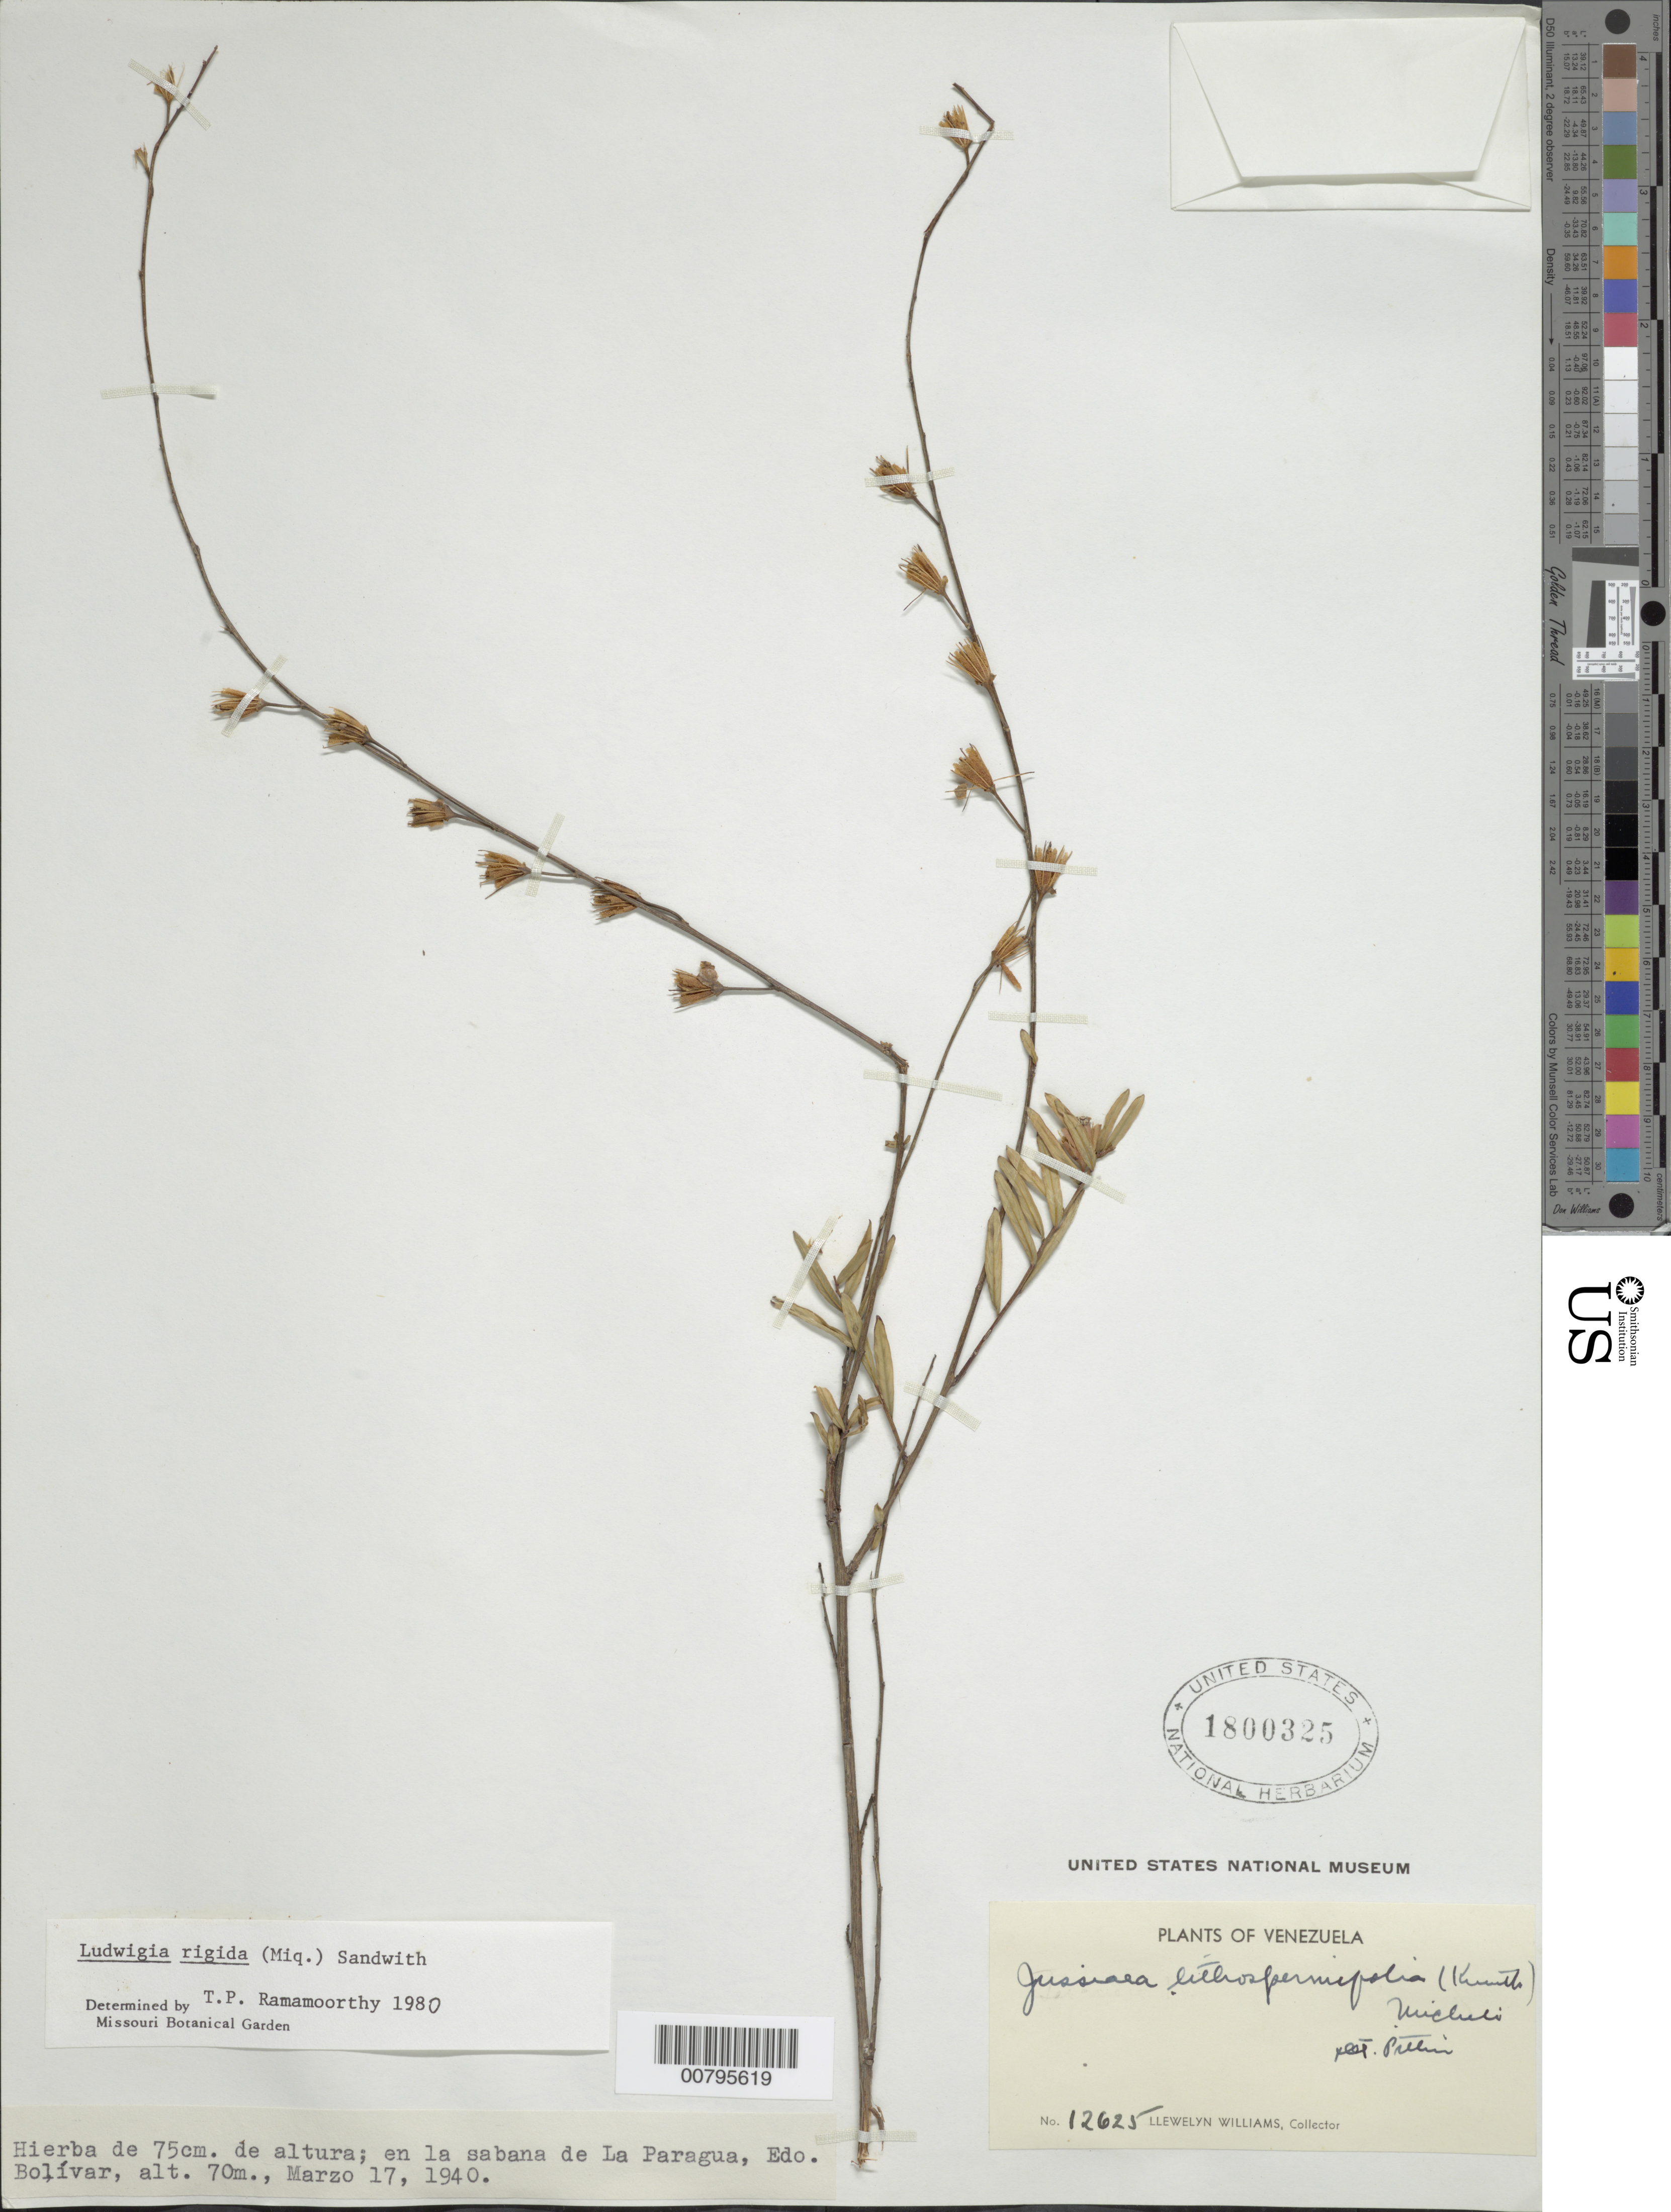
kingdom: Plantae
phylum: Tracheophyta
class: Magnoliopsida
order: Myrtales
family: Onagraceae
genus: Ludwigia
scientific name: Ludwigia rigida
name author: (Miq.) Sandwith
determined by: Ramamoorthy, T. P.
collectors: Ll. Williams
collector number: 12625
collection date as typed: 17-Mar-40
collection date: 1940-03-17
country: Venezuela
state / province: Bolívar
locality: La Paragua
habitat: Sabana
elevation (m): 70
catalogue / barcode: US 1800325